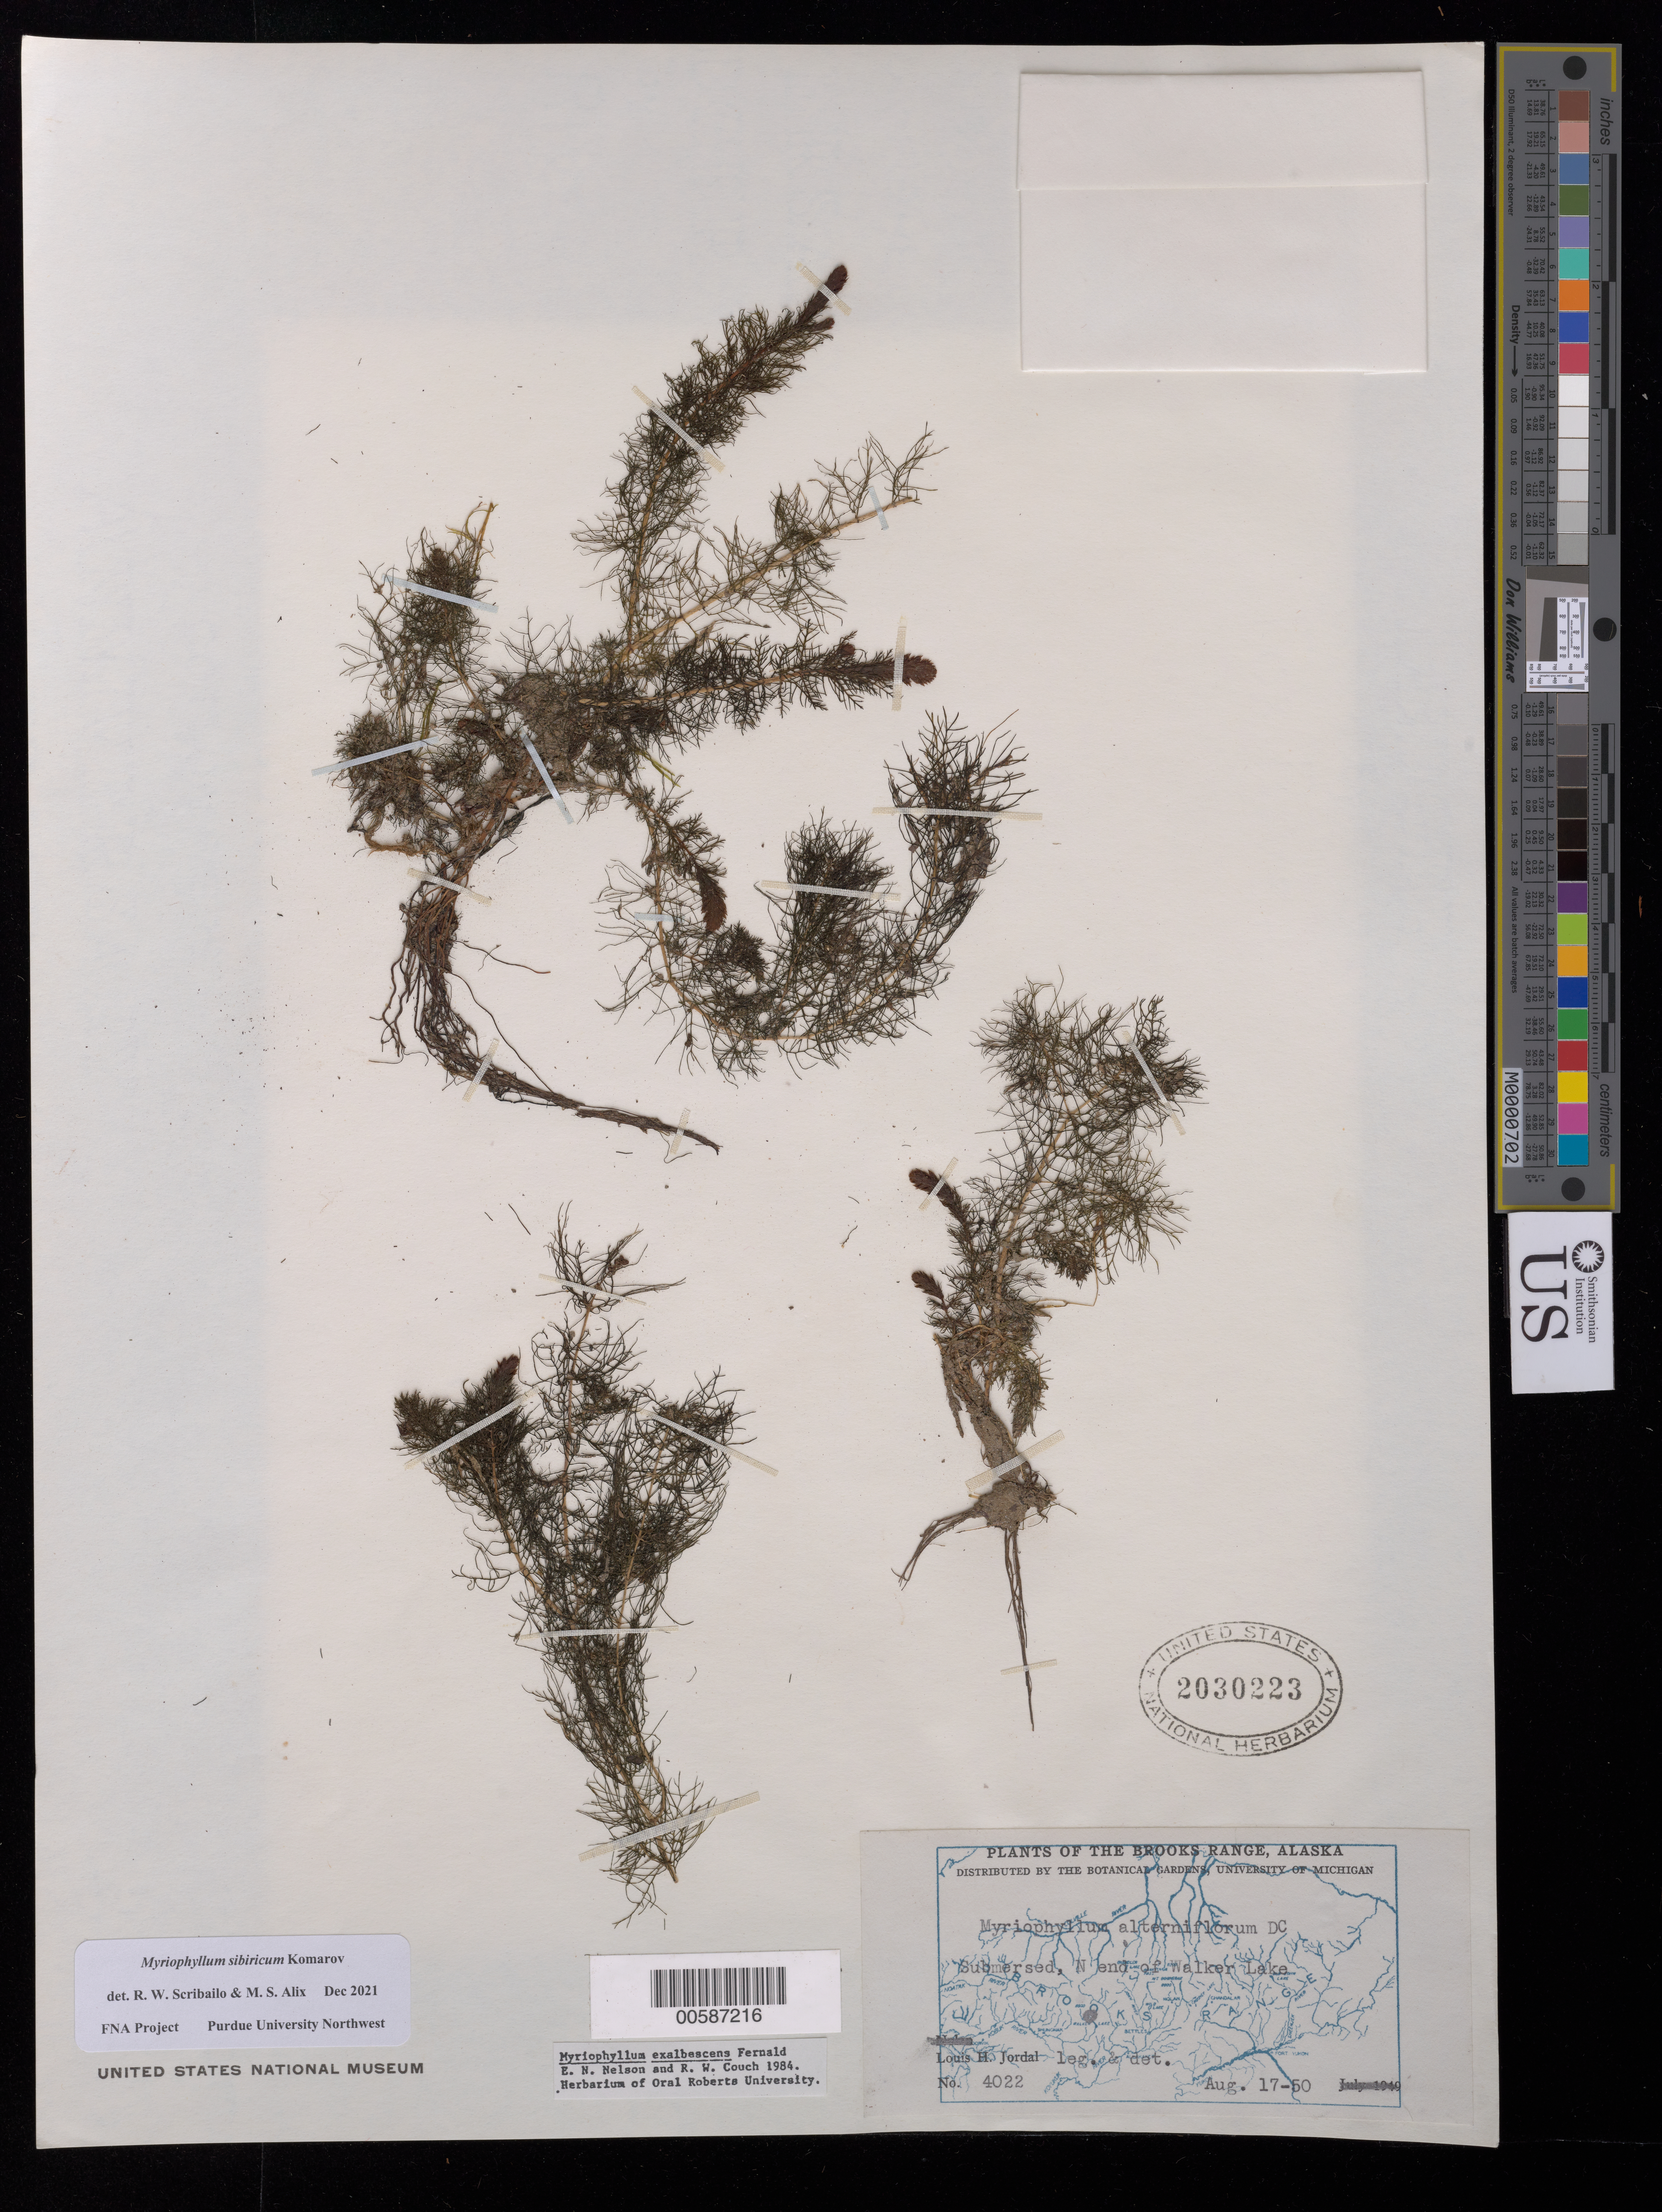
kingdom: Plantae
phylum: Tracheophyta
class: Magnoliopsida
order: Saxifragales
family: Haloragaceae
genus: Myriophyllum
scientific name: Myriophyllum sibiricum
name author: Kom.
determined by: Scribailo, R. W.; Alix, M. S.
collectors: L. Jordal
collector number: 4022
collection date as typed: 17 Aug 1950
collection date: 1950-08-17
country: United States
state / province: Alaska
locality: Walker Lake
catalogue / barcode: US 2030223